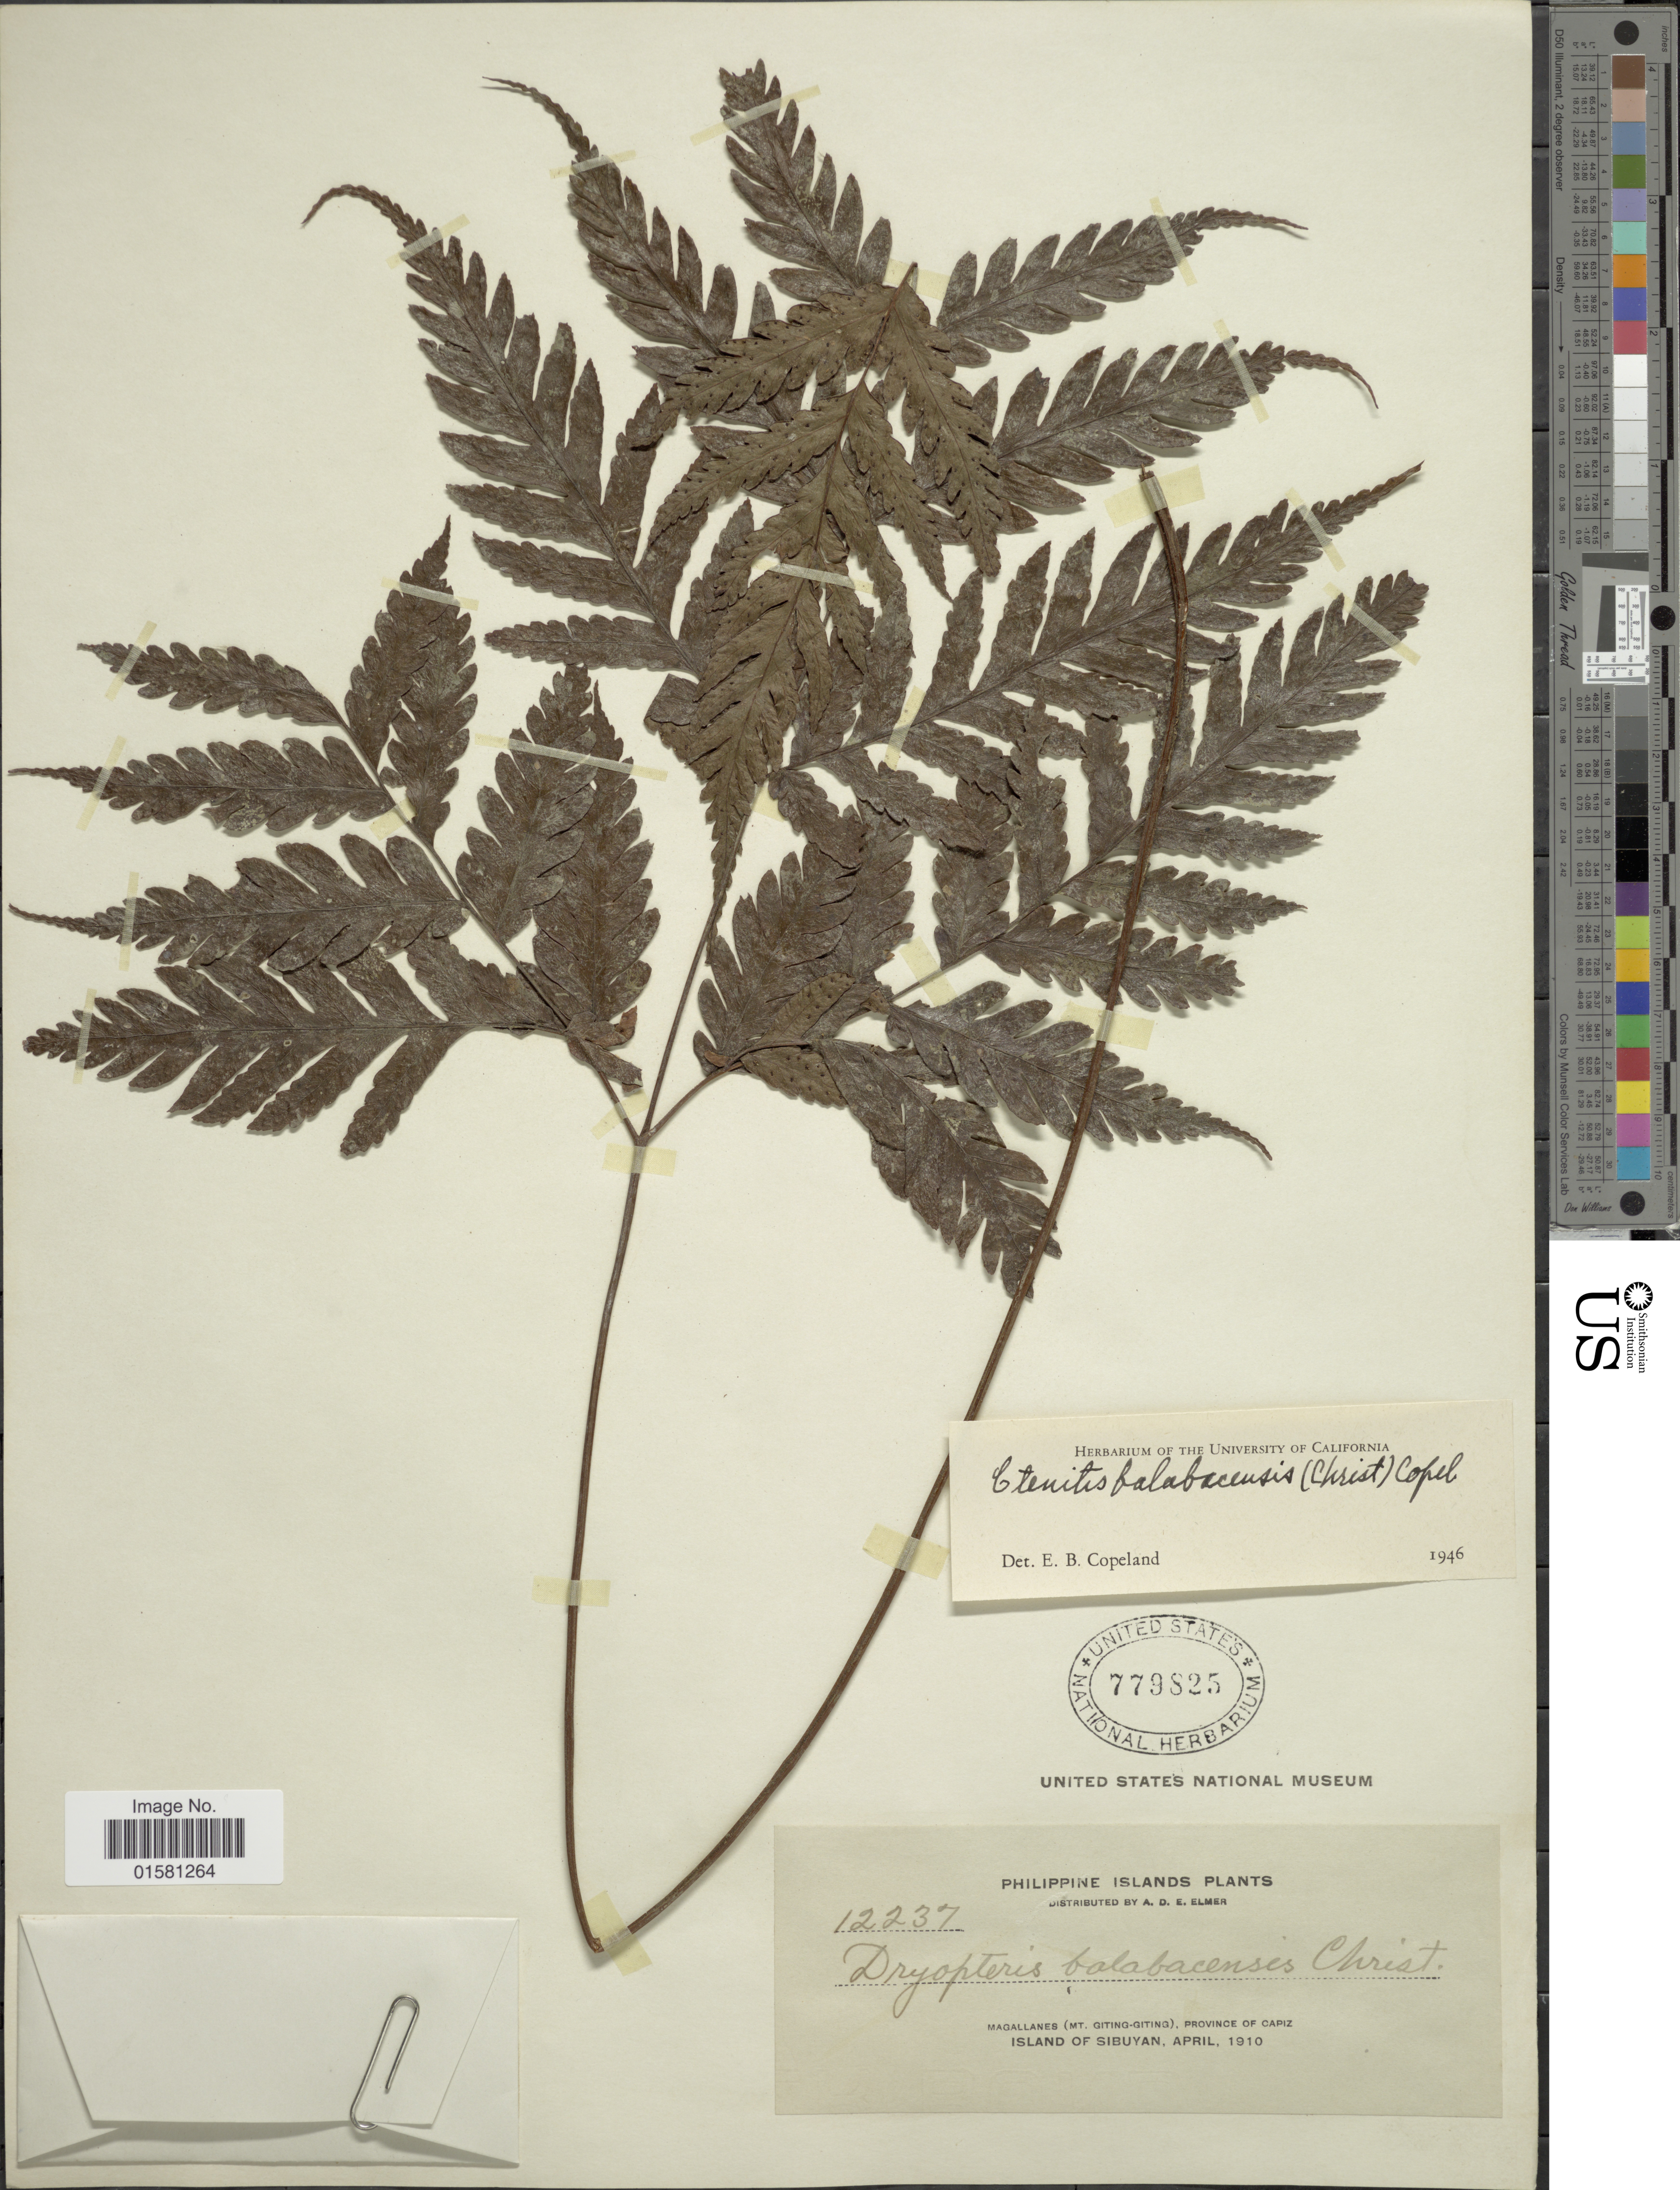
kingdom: Plantae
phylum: Tracheophyta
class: Polypodiopsida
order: Polypodiales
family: Tectariaceae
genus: Tectaria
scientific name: Tectaria trichotoma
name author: (Fée) Tagawa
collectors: A. D. E. Elmer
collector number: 12237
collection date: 1910-03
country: Philippines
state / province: Western Visayas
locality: Philippine islands, Magallanes ( Mt. Giting-gGiting), Province of Capiz, Island of Sibuyan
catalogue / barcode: US 779825